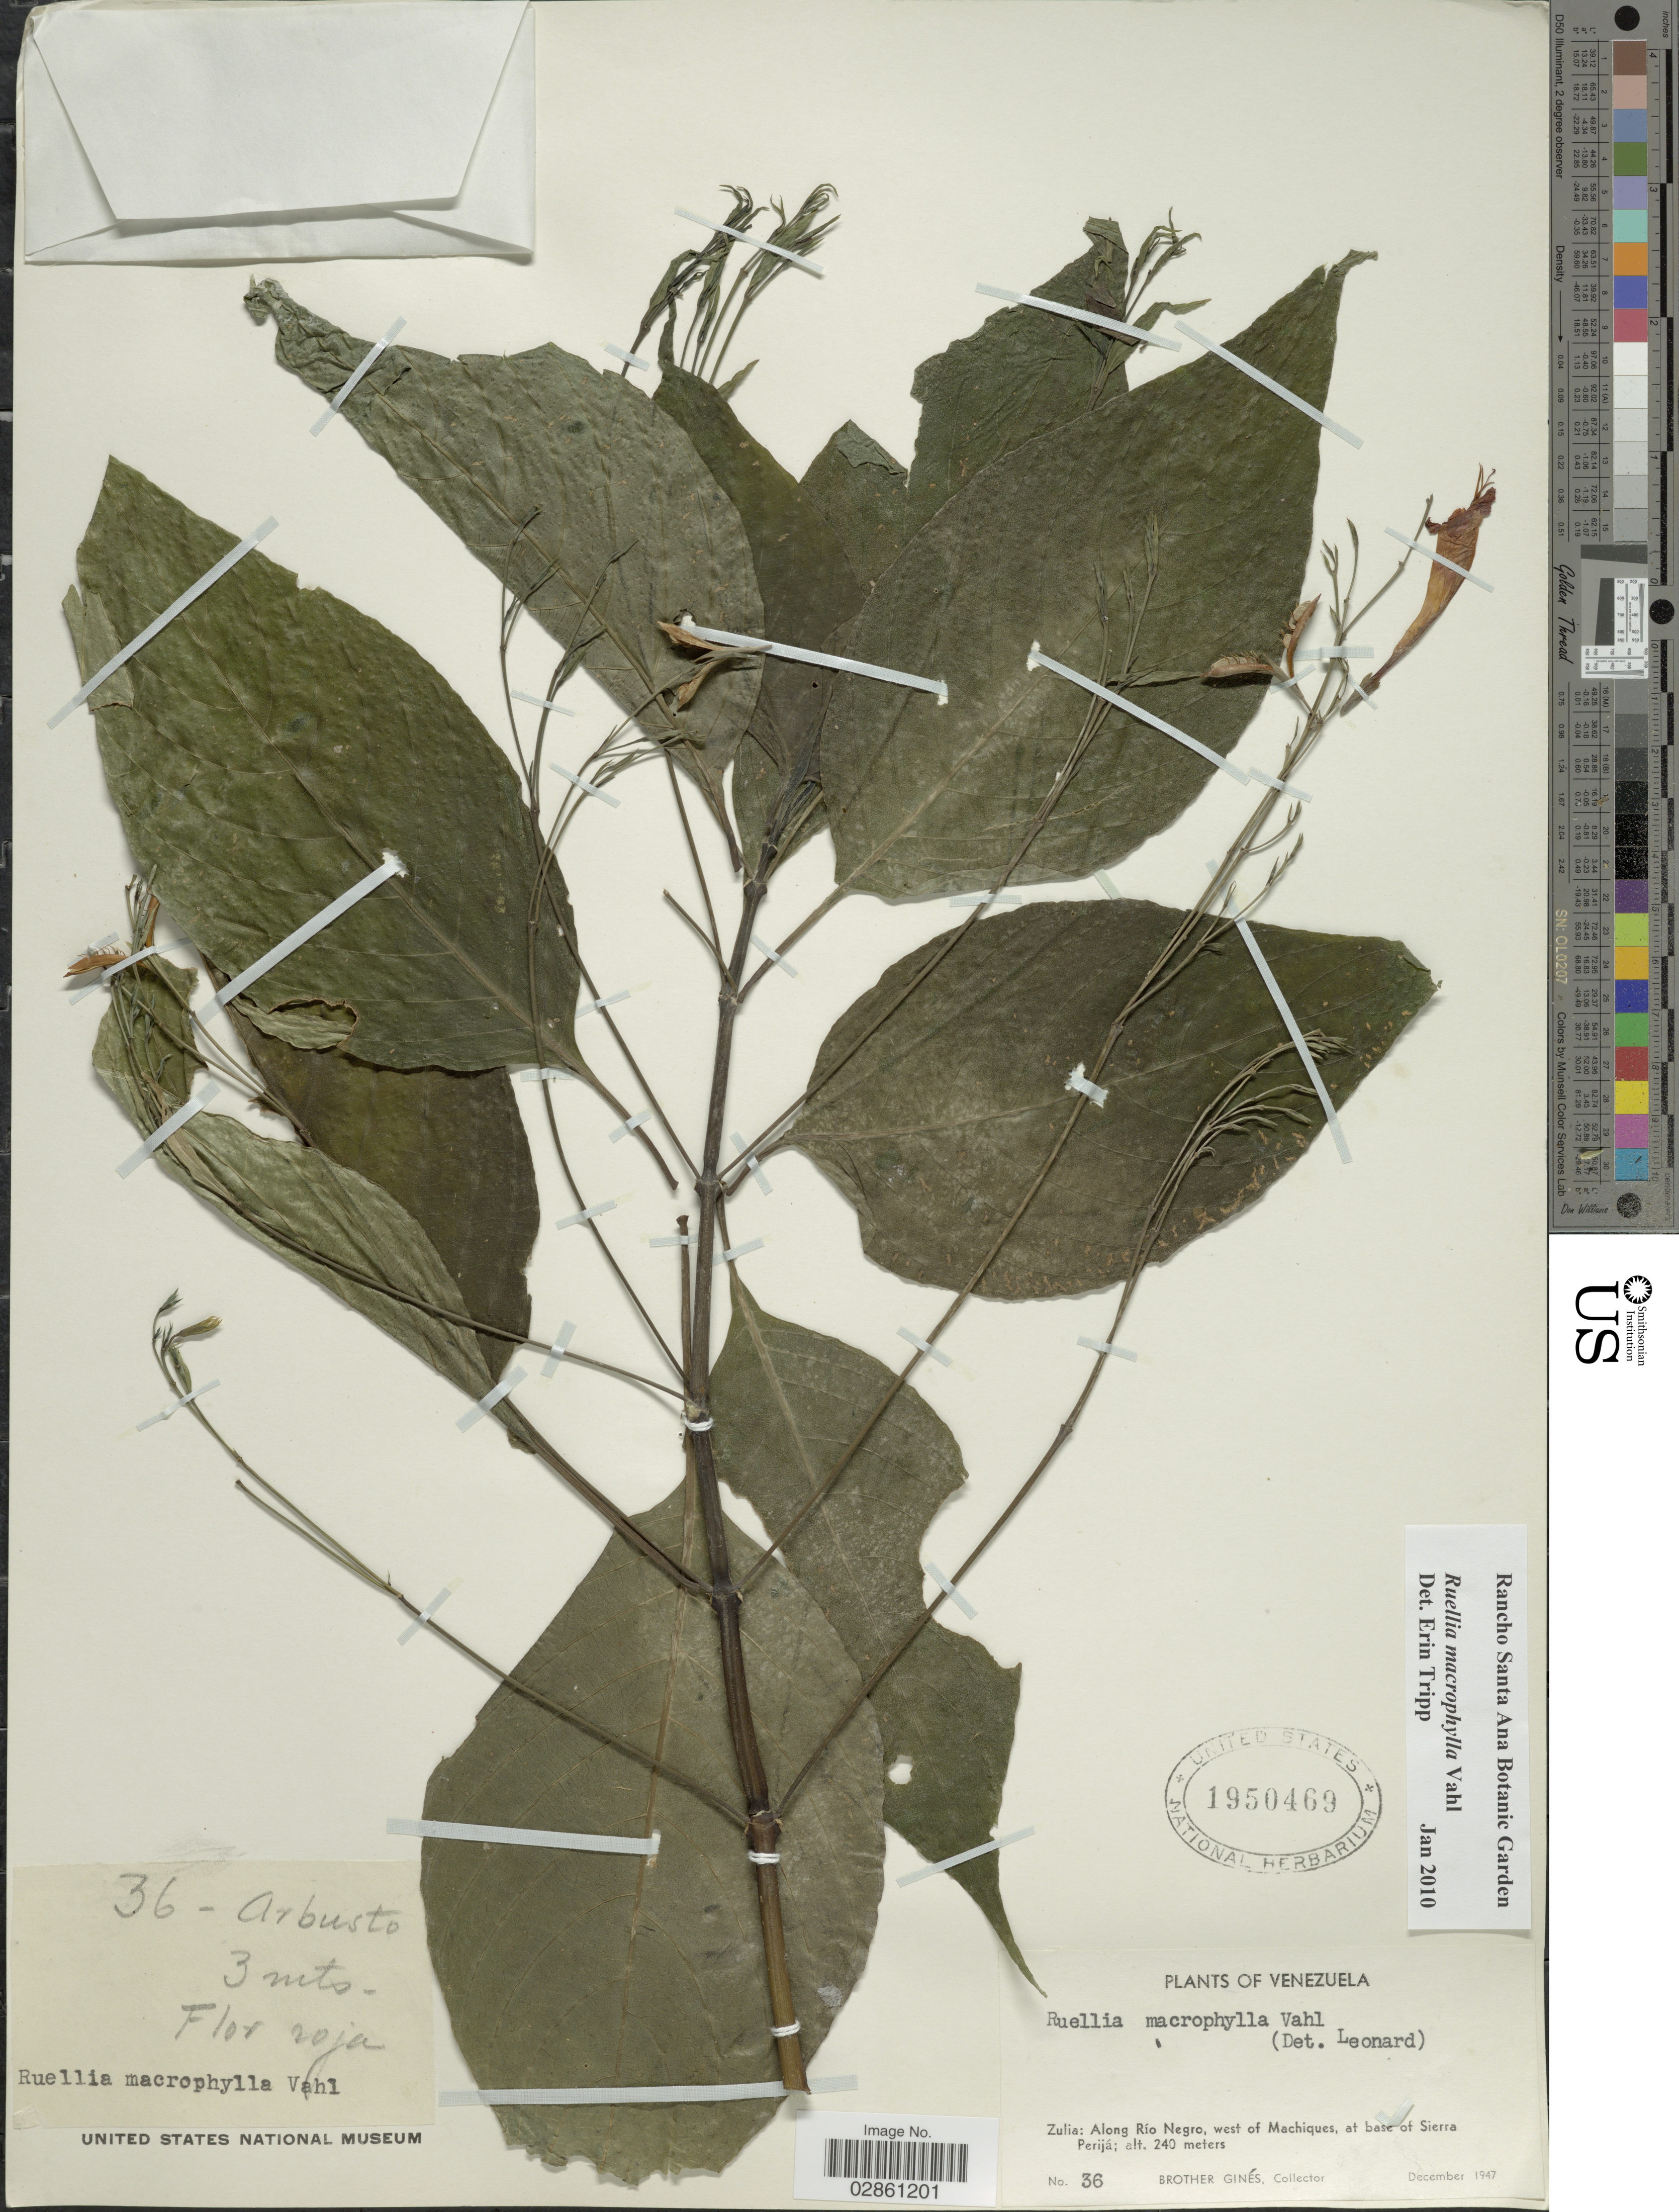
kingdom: Plantae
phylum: Tracheophyta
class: Magnoliopsida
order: Lamiales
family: Acanthaceae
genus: Ruellia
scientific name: Ruellia macrophylla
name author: Vahl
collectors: Bro. Gines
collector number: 36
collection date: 1947-12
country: Venezuela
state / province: Zulia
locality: Along Río Negro, west of Machiques, at base of Sierra Perijá.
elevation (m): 240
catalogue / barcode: US 1950469